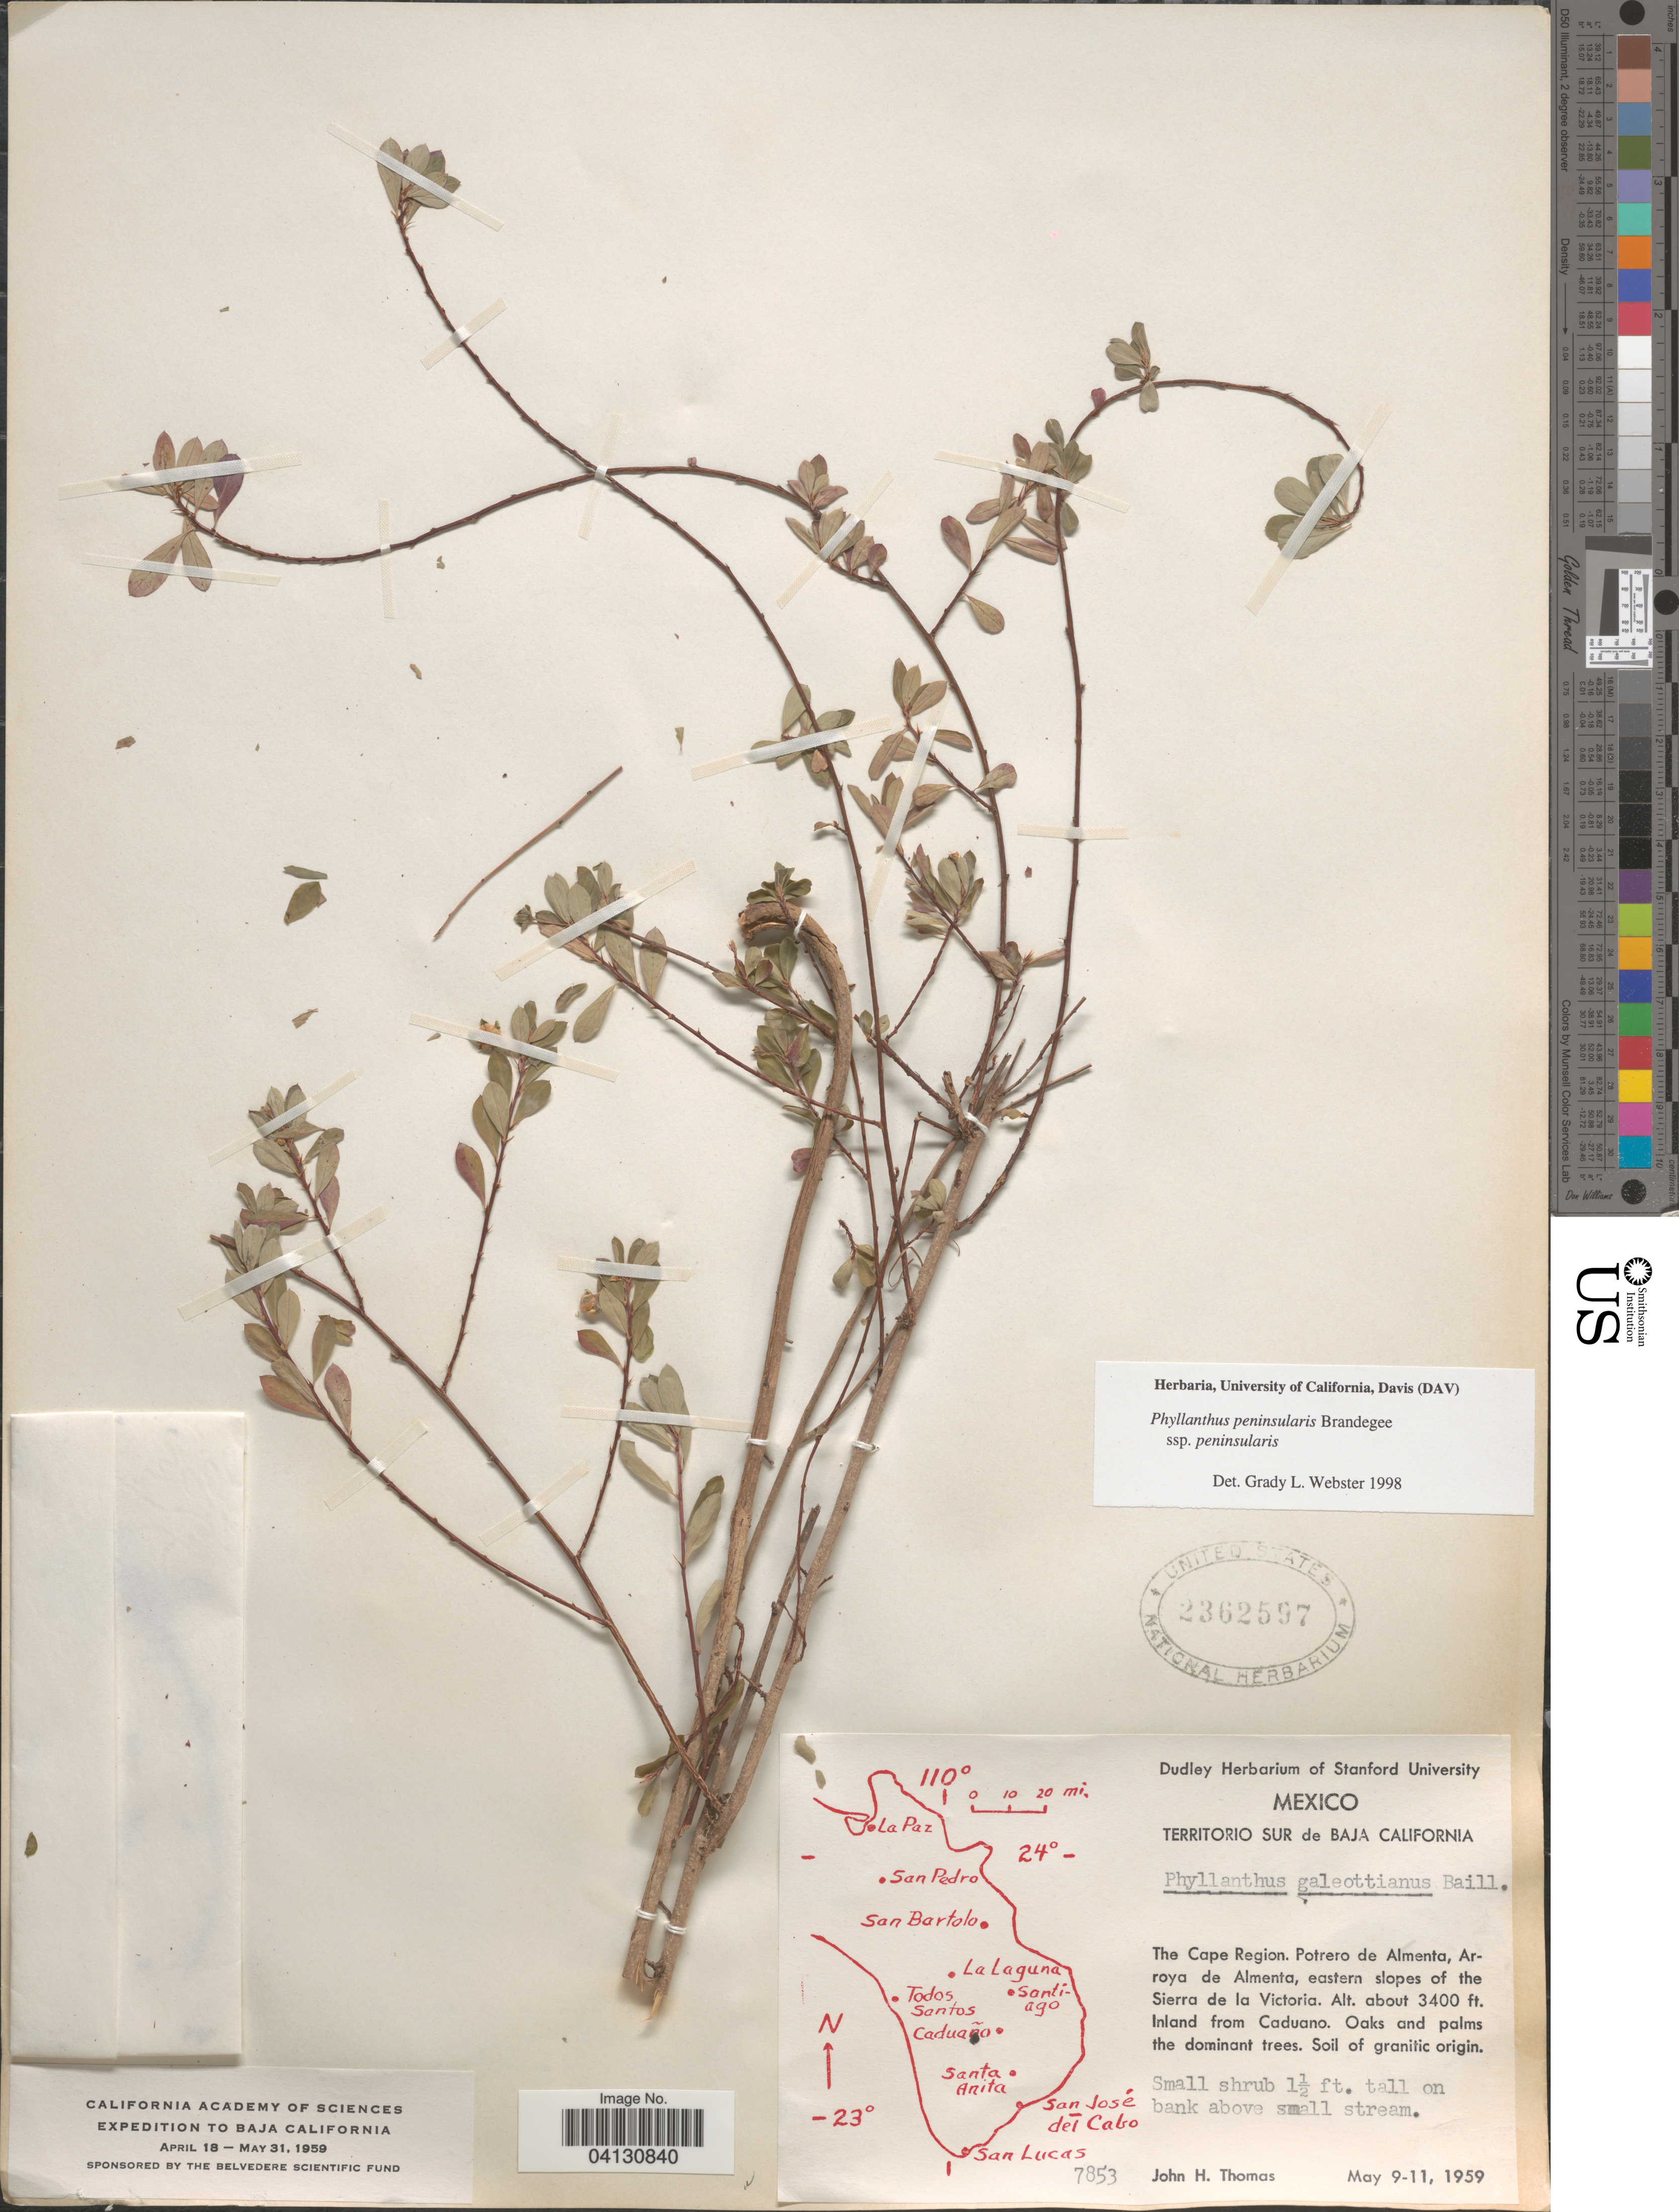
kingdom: Plantae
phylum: Tracheophyta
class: Magnoliopsida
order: Malpighiales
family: Phyllanthaceae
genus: Phyllanthus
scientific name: Phyllanthus peninsularis subsp. peninsularis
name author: Brandegee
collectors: J. H. Thomas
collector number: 7853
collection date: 1959-05-09/1959-05-11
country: Mexico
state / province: Baja California Sur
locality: Expedition to Baja California April 18 - May 31, 1959. Territorio Sur de Baja California. The Cape Region. Potrero de Almenta, Arroya de Almenta, eastern slopes of the Sierra de la Victoria.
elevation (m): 1036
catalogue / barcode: US 2362597